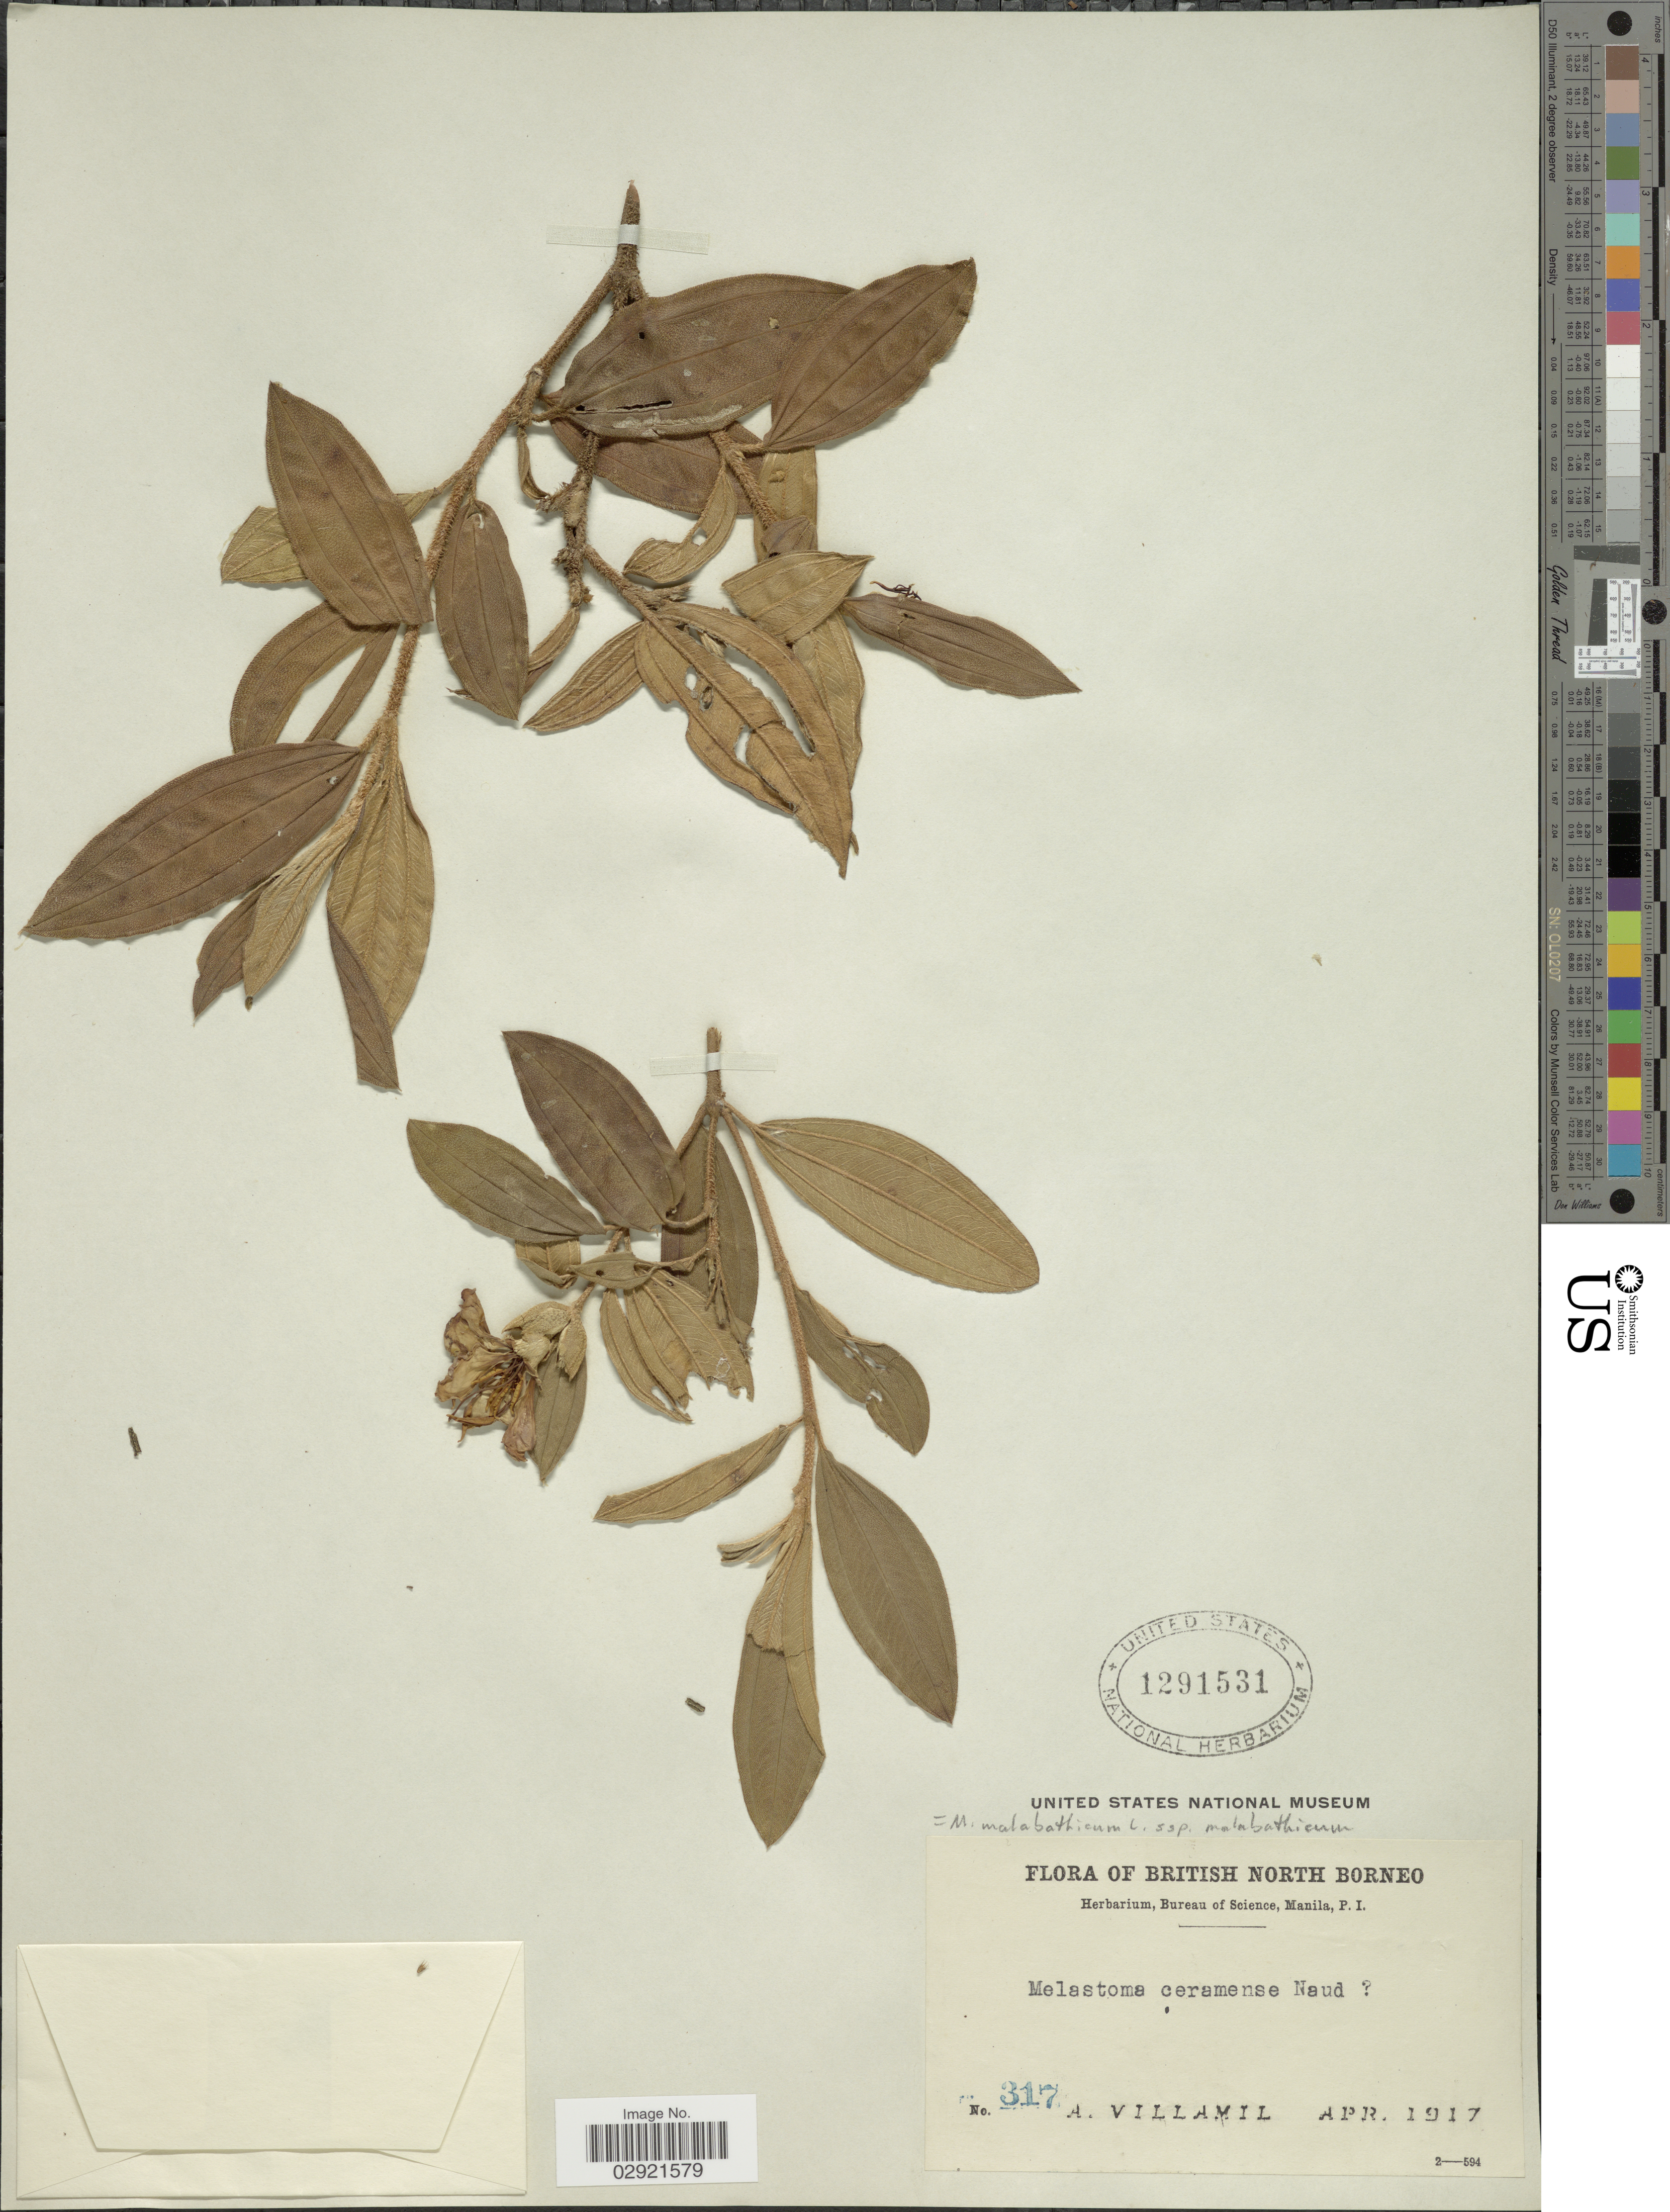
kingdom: Plantae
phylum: Tracheophyta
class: Magnoliopsida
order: Myrtales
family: Melastomataceae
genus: Melastoma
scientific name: Melastoma malabathricum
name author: L.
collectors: A. Villamil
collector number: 317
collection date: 1917-04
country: Malaysia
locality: British North Borneo.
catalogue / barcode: US 1291531